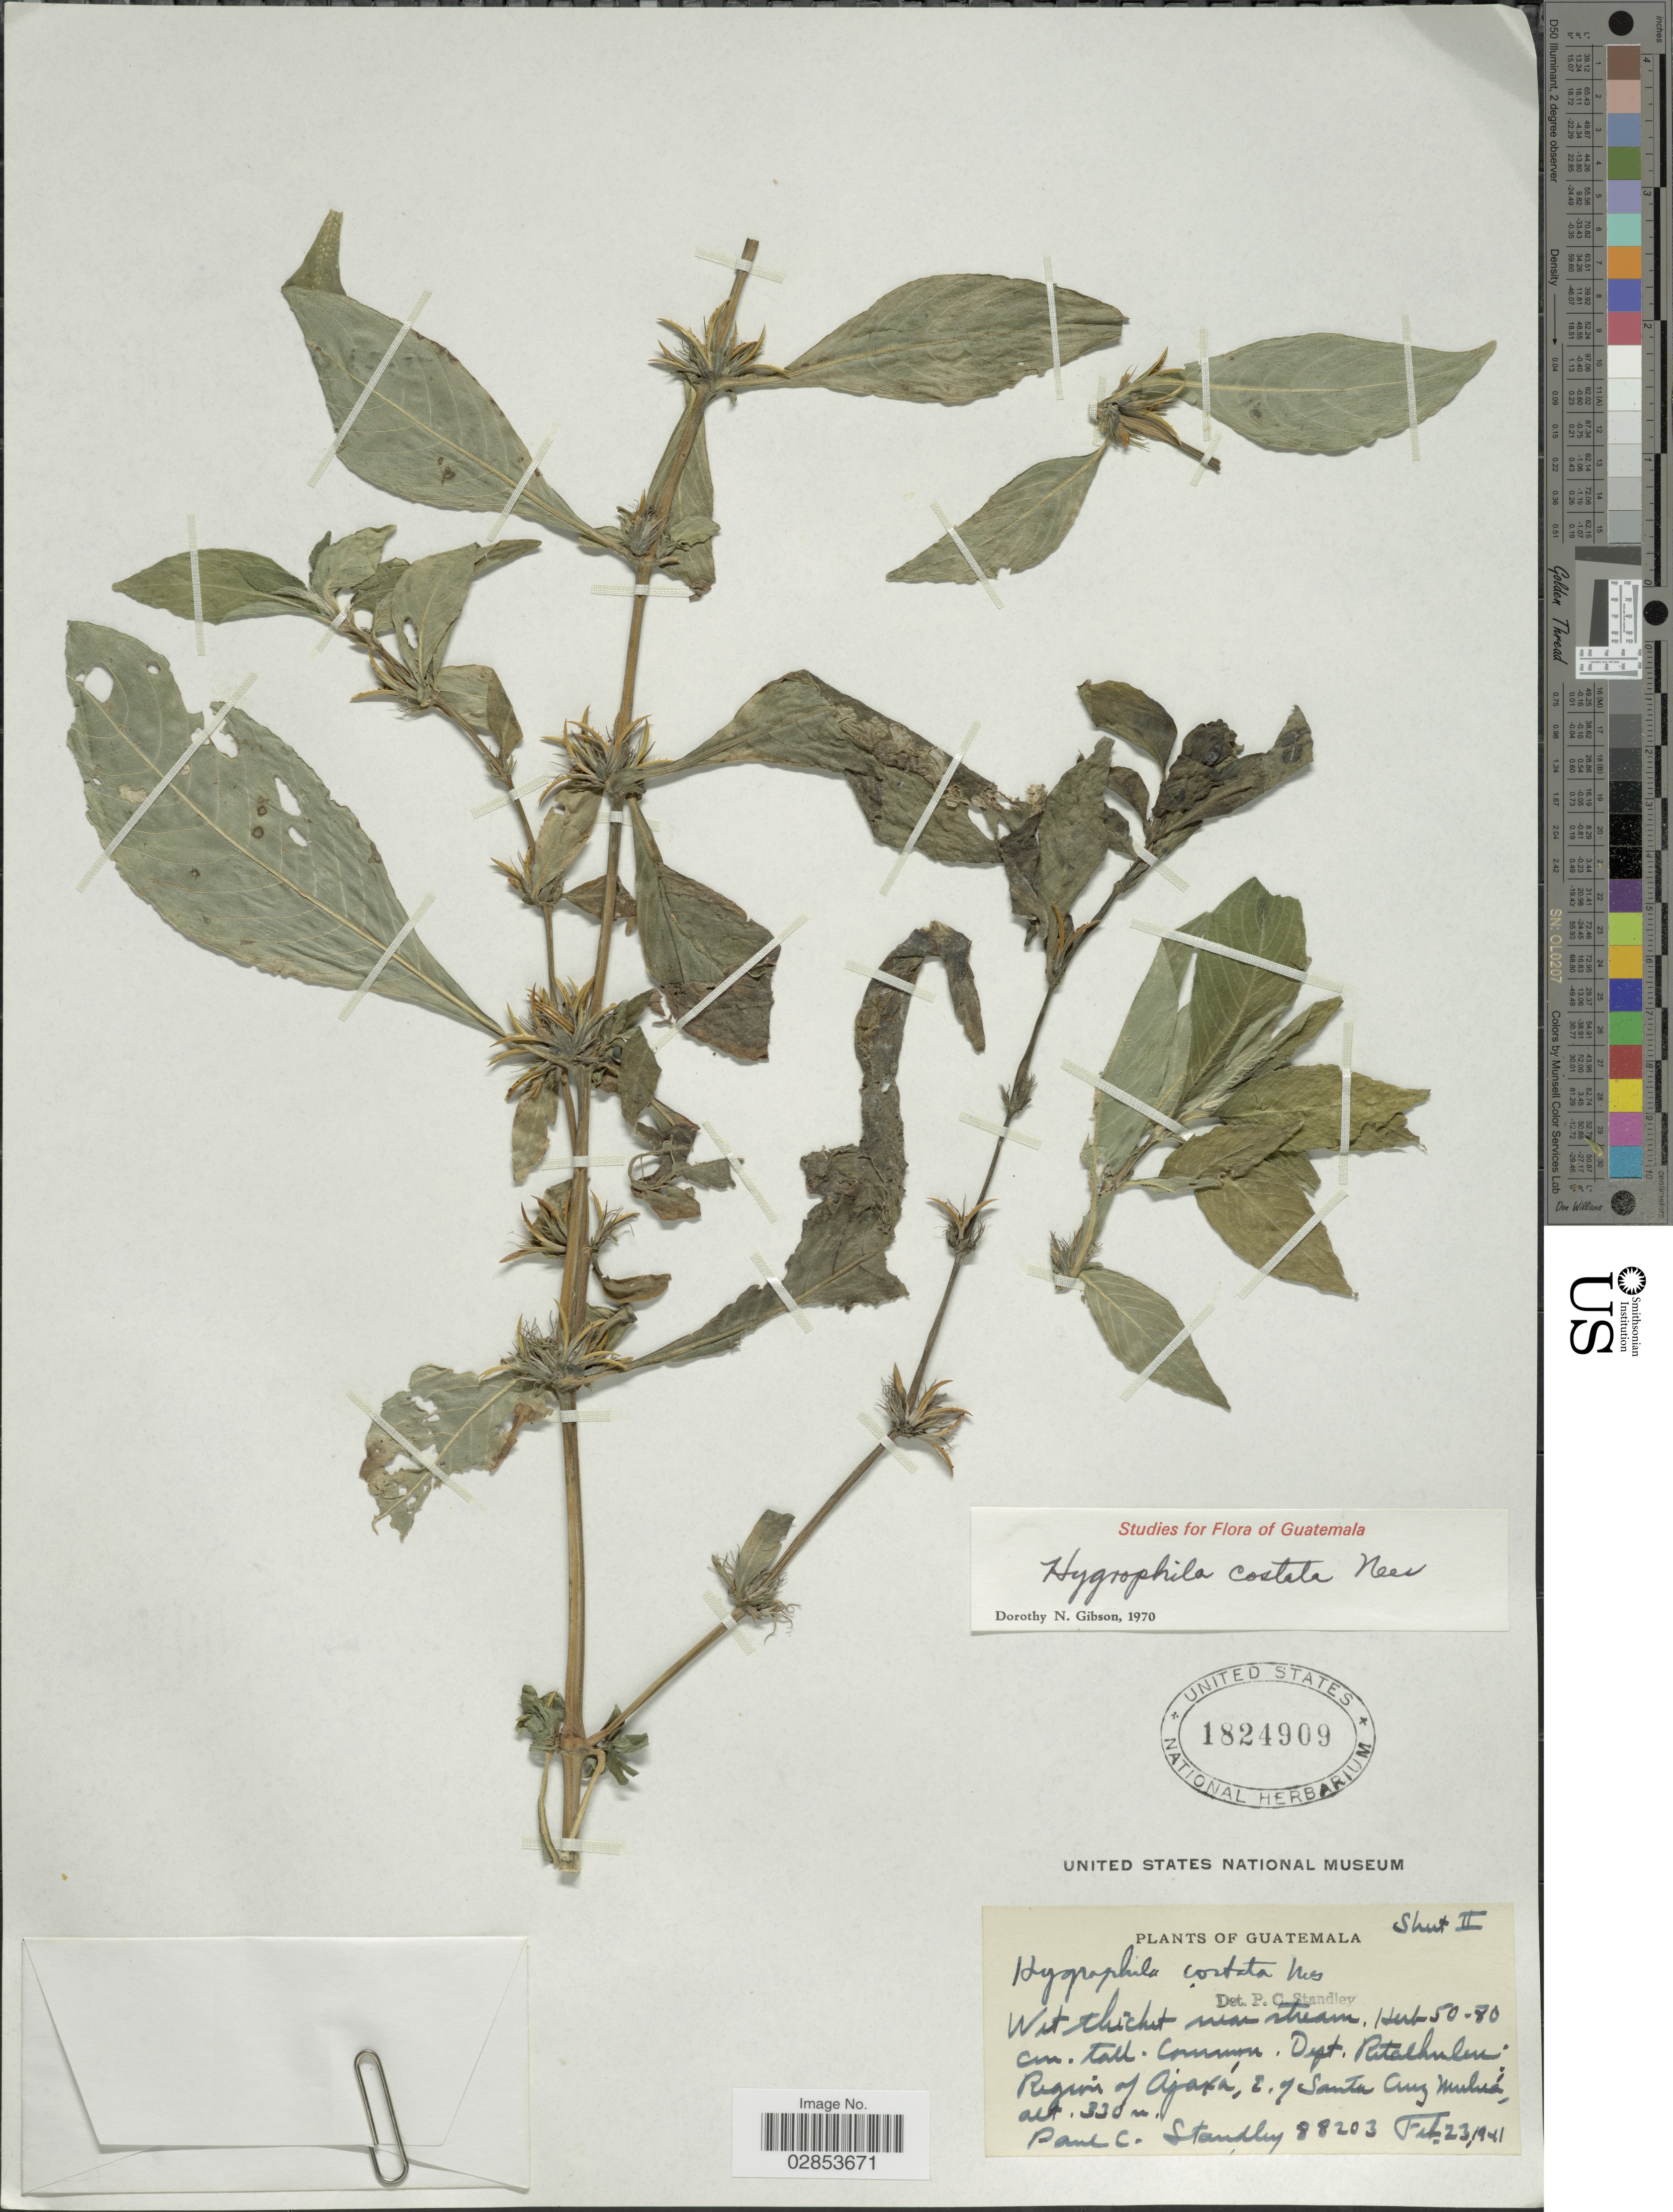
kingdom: Plantae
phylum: Tracheophyta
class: Magnoliopsida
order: Lamiales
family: Acanthaceae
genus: Hygrophila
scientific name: Hygrophila costata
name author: Nees & T. Nees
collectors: P. C. Standley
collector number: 88203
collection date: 1941-02-23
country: Guatemala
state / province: Retalhuleu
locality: Dept. Retalhuleu. Region of Ajaxá, E. of Santa Cruz Muluá.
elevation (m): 330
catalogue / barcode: US 1824909